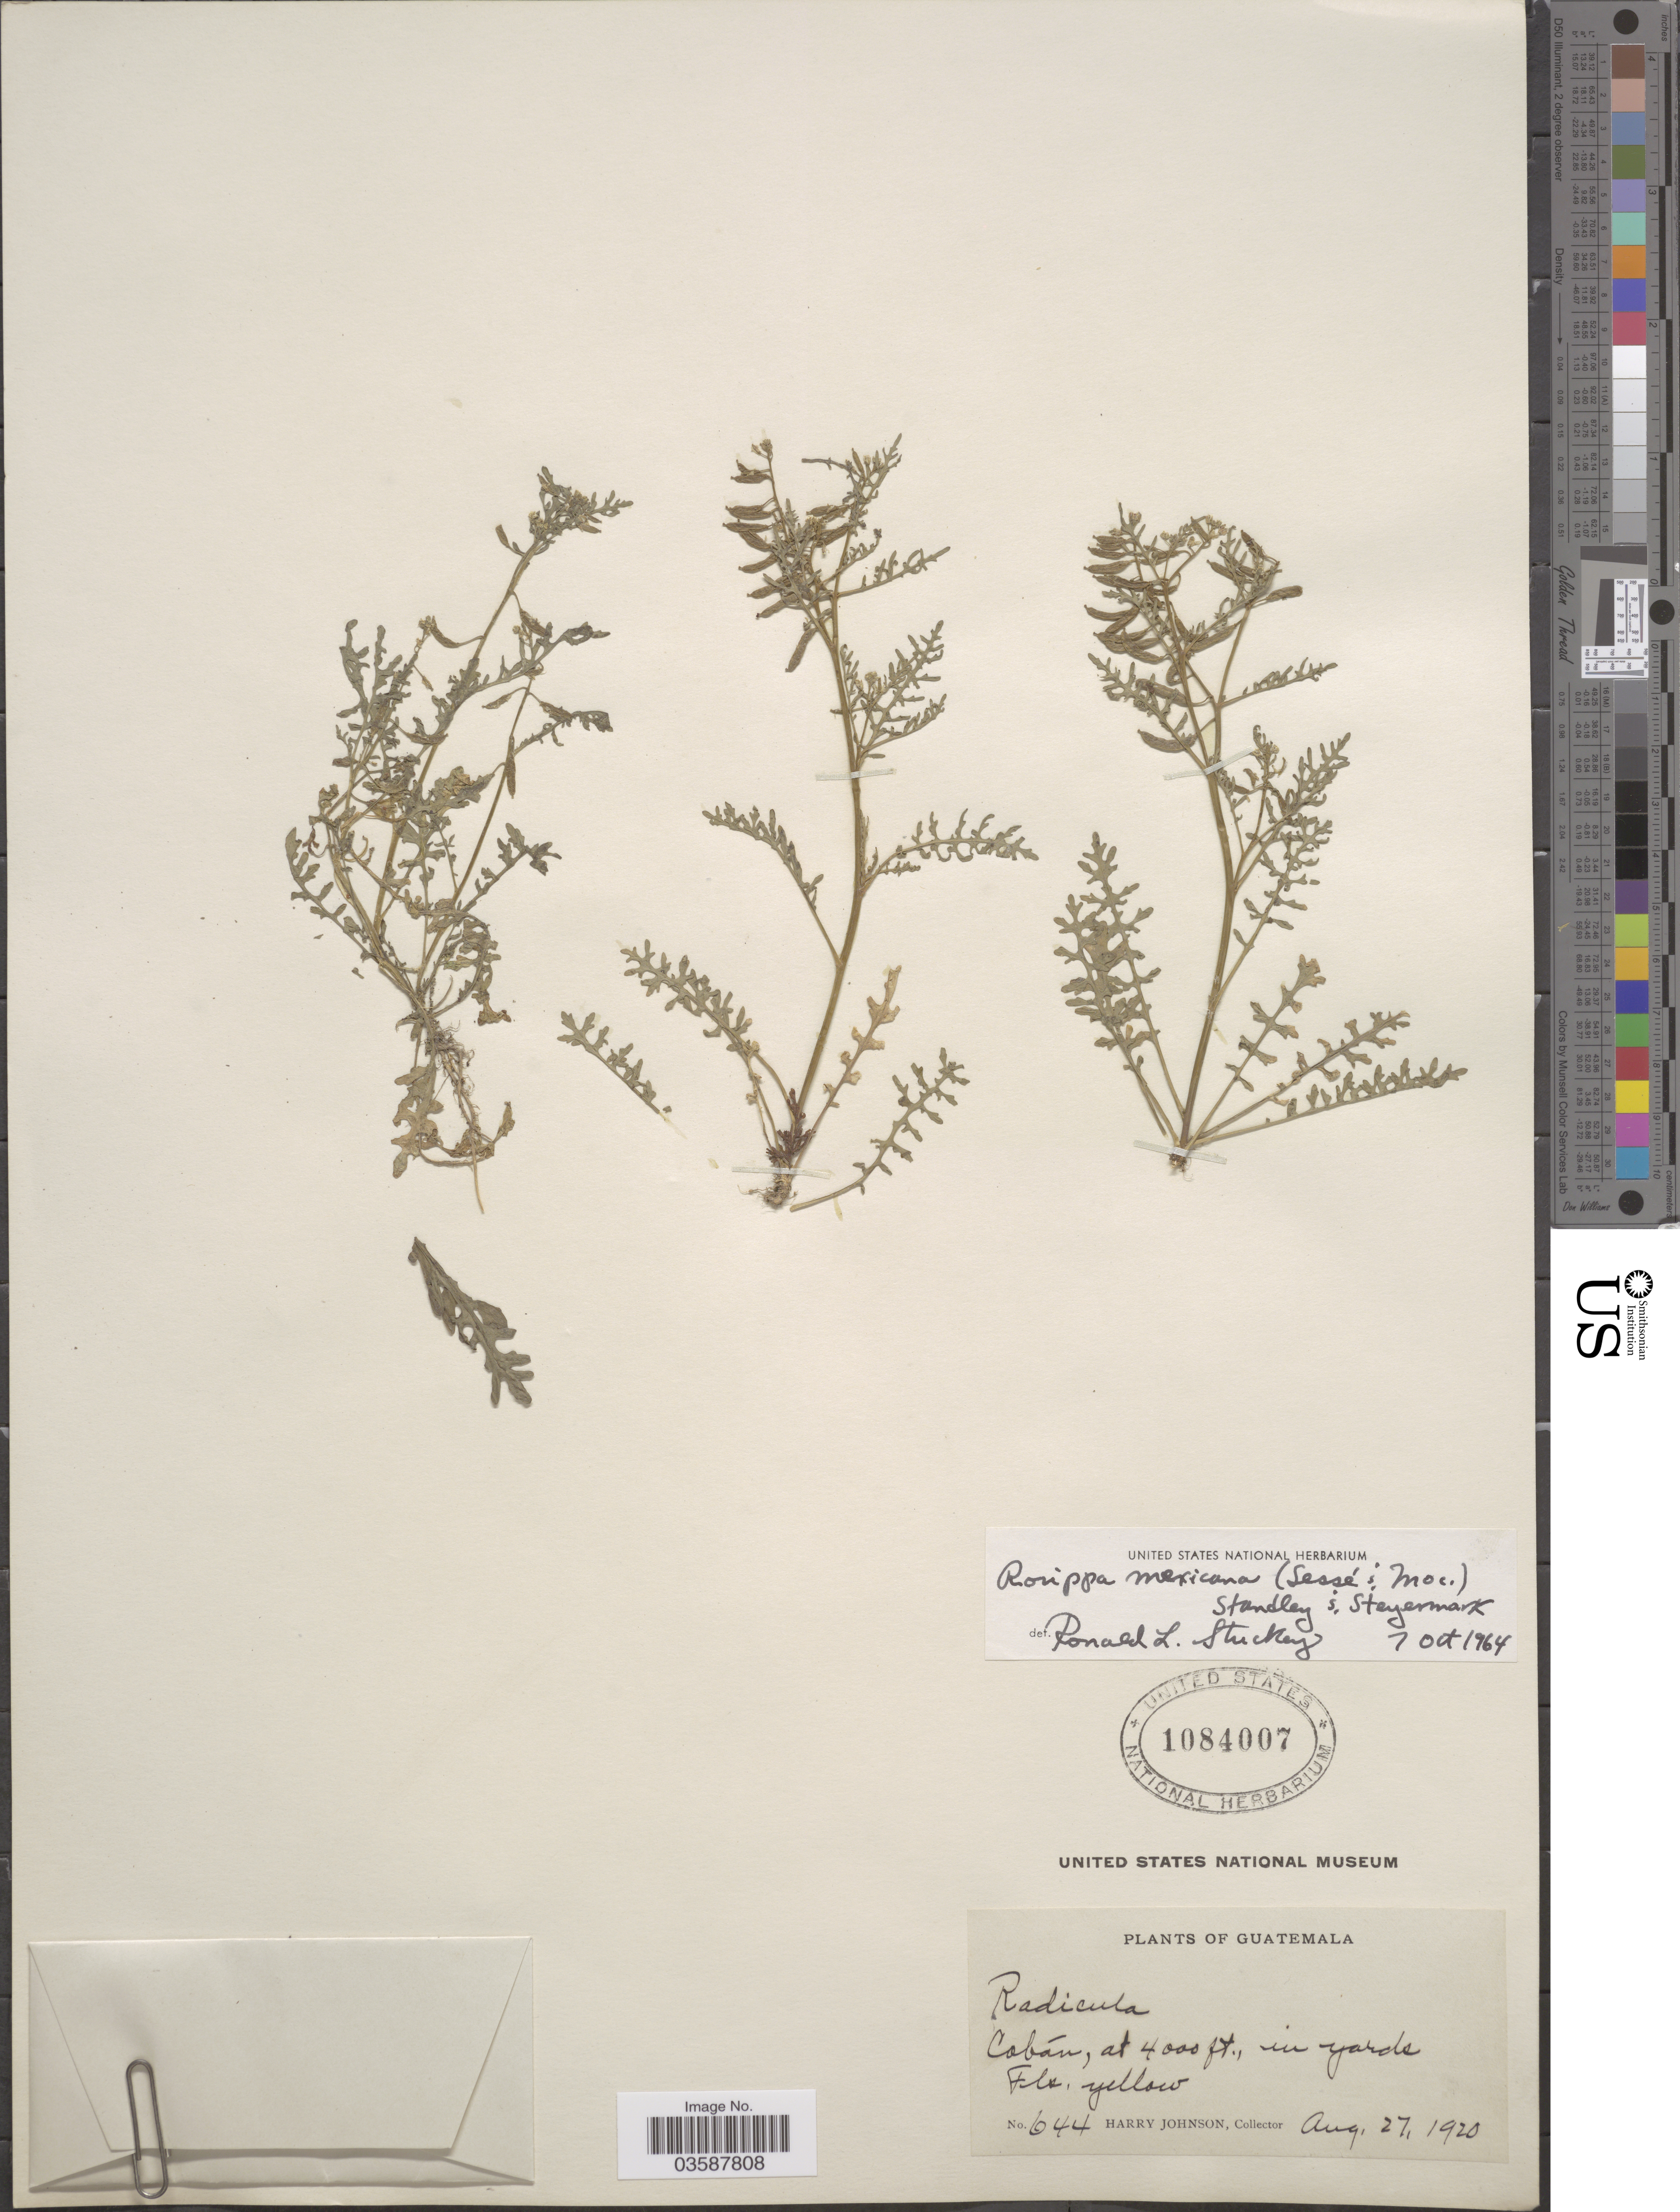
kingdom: Plantae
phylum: Tracheophyta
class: Magnoliopsida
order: Brassicales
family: Brassicaceae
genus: Rorippa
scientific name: Rorippa mexicana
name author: (Moc.) Standl. & Steyerm.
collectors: H. Johnson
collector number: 644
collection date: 1920-08-27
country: Guatemala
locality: Cobán.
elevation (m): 1219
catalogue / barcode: US 1084007